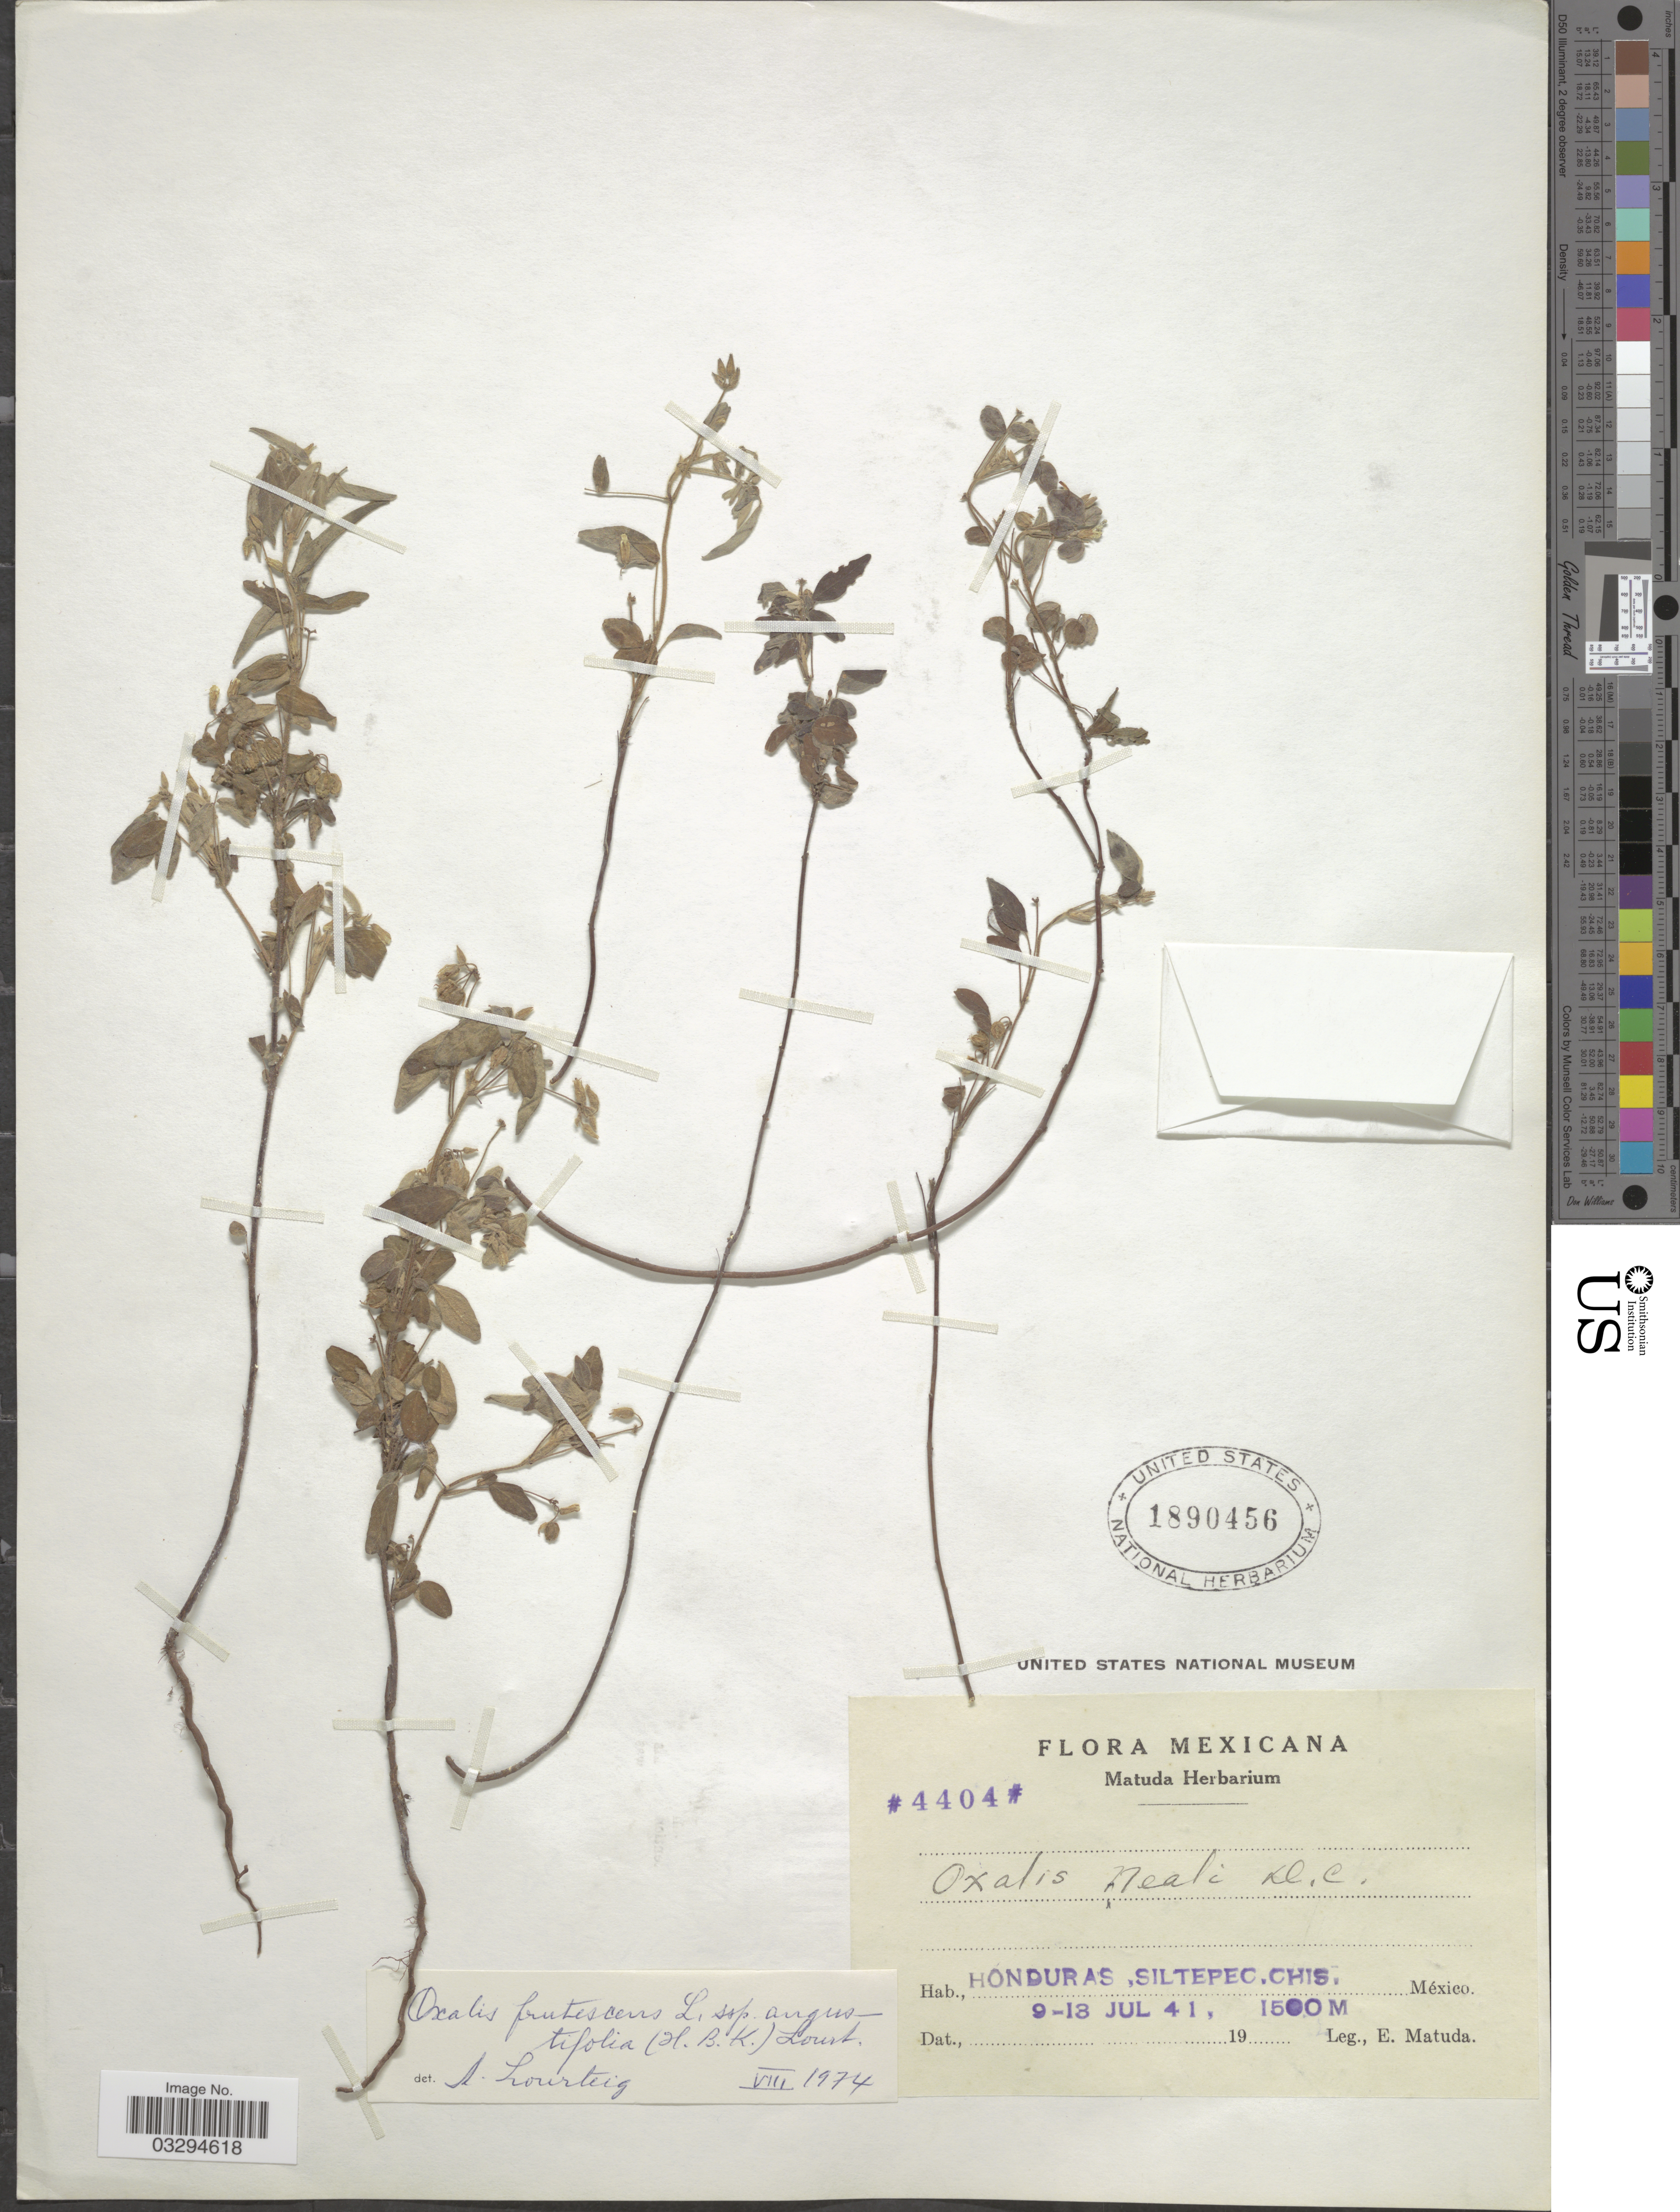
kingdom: Plantae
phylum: Tracheophyta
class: Magnoliopsida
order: Oxalidales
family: Oxalidaceae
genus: Oxalis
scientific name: Oxalis frutescens subsp. angustifolia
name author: (Kunth) Lourteig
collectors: E. Matuda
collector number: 4404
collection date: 1941-07-09/1941-07-13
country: Mexico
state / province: Chiapas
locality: Hónduras, Siltepec.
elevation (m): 1500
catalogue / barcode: US 1890456